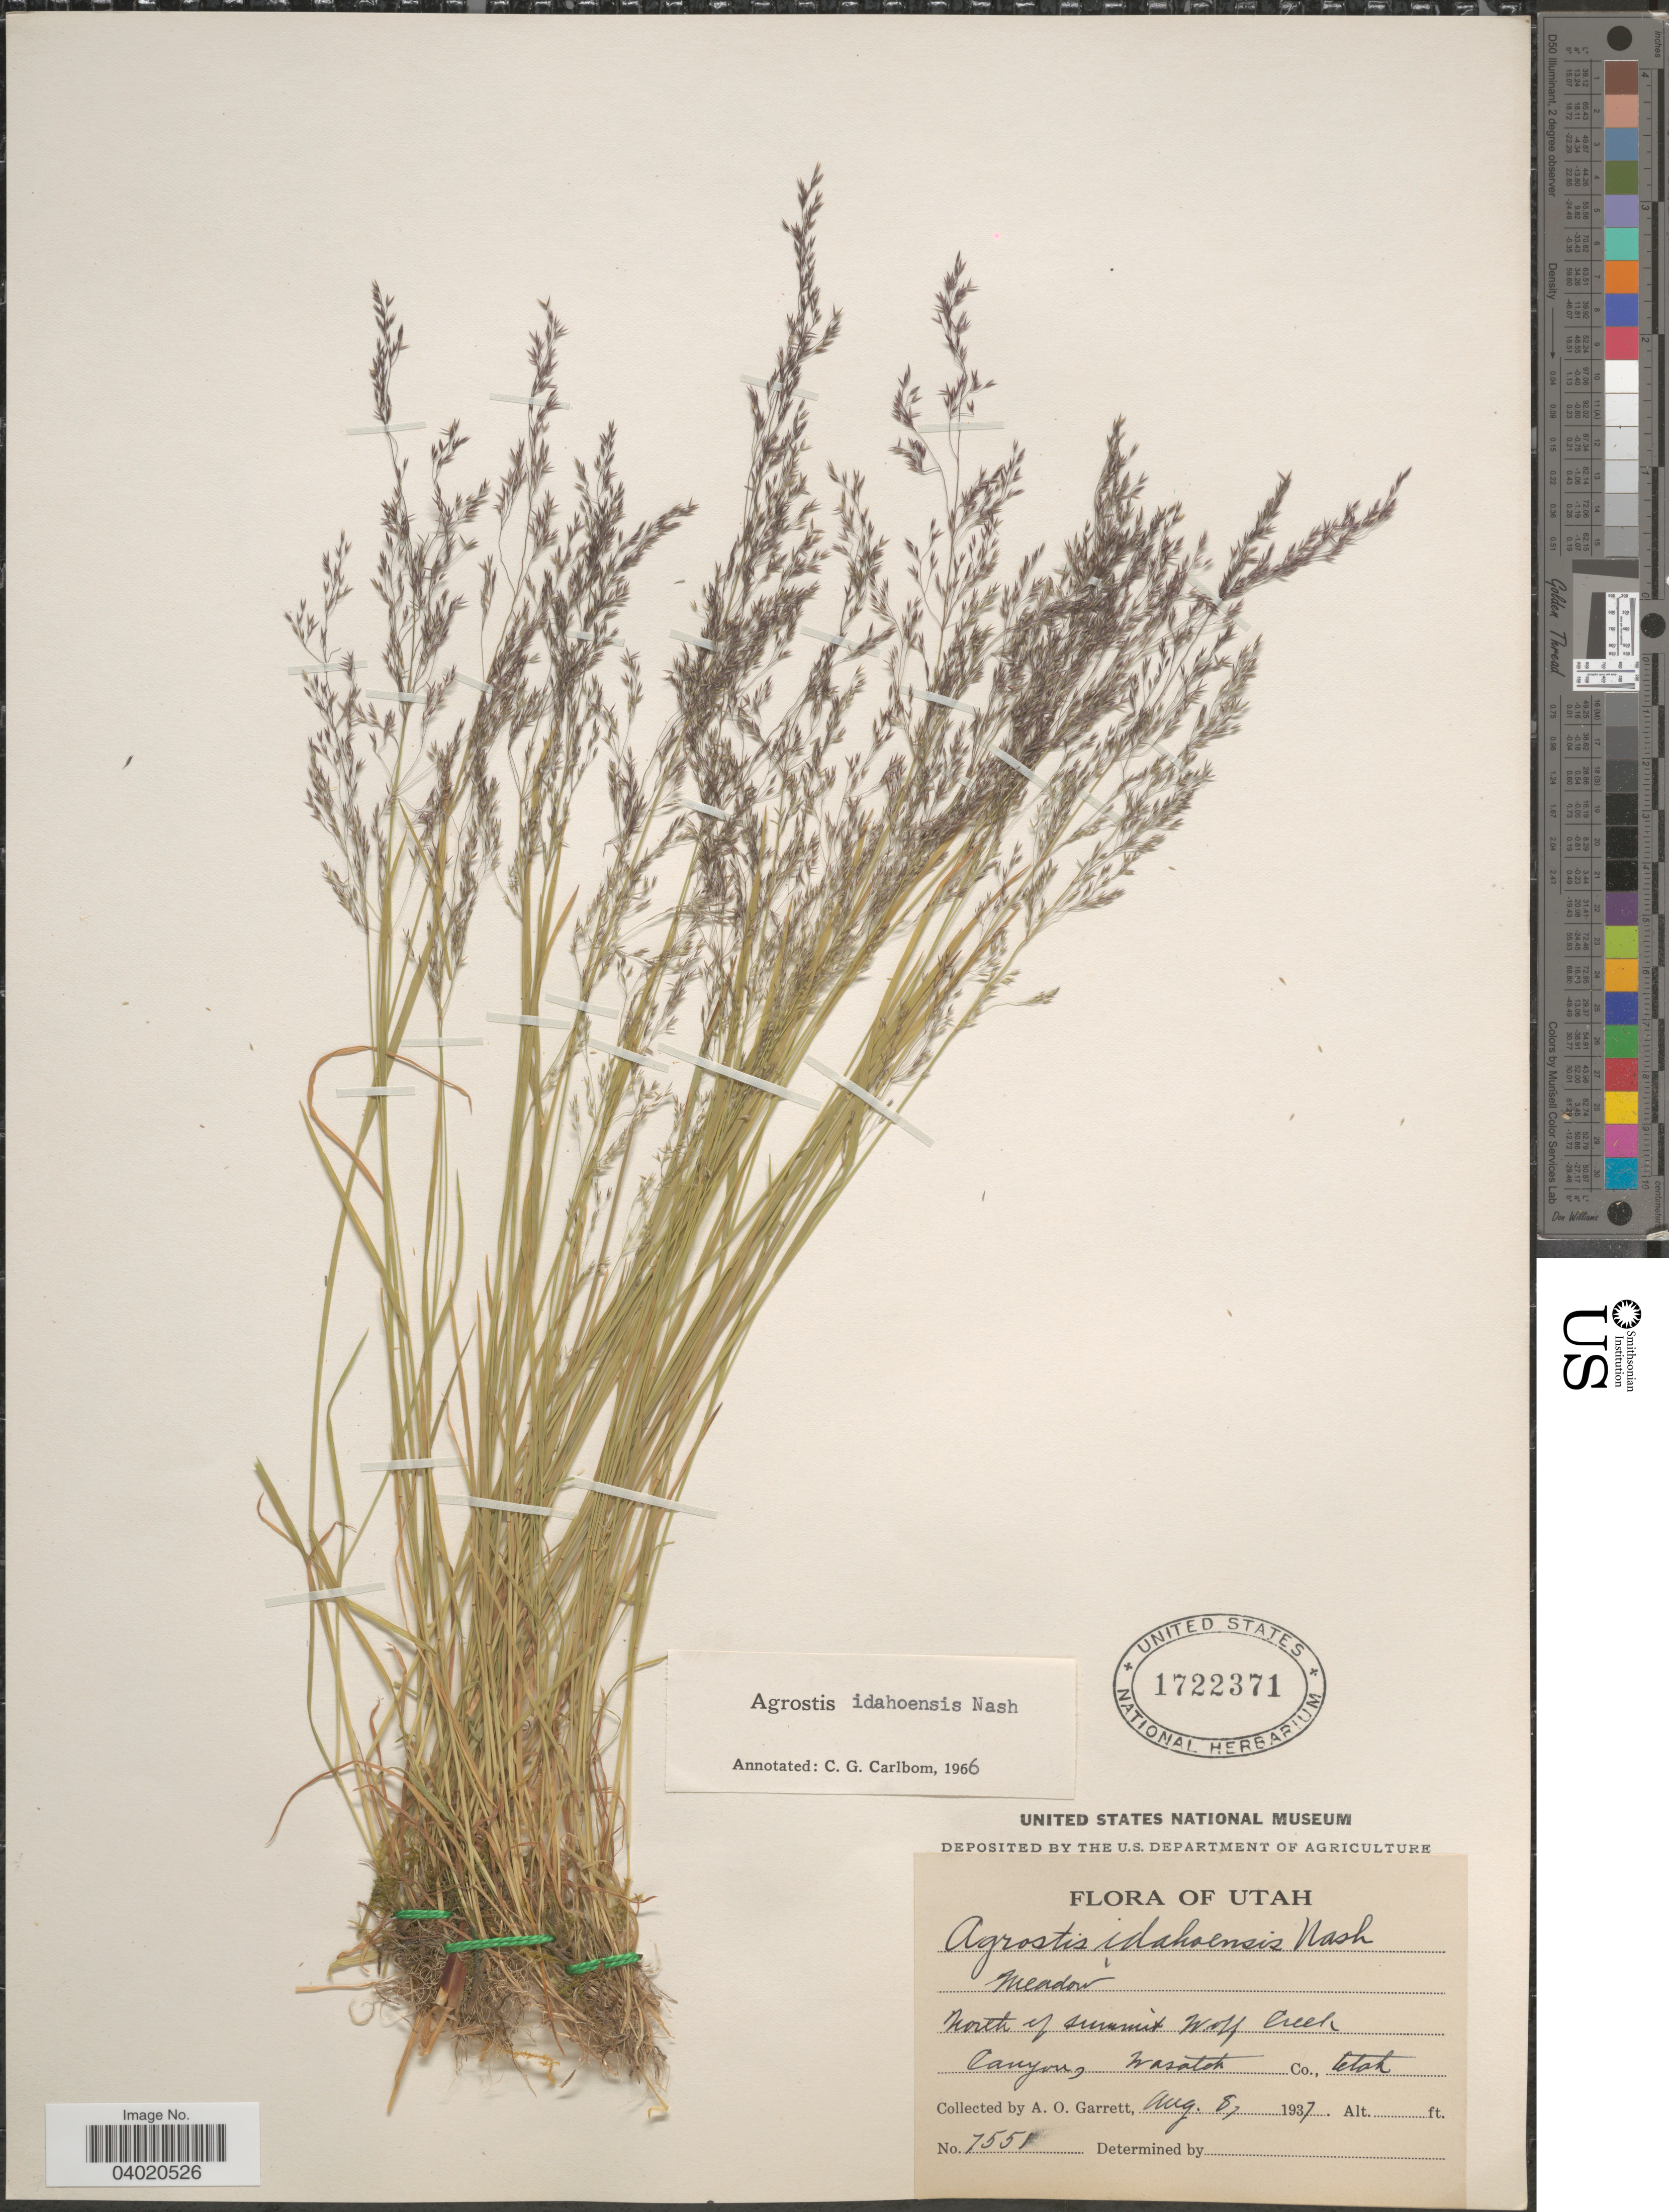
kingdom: Plantae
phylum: Tracheophyta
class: Liliopsida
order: Poales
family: Poaceae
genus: Agrostis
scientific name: Agrostis idahoensis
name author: Nash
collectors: A. O. Garrett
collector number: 7551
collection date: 1937-08-08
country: United States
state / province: Utah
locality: North of summit Wolf Creek Canyon, Wasatch Co.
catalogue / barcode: US 1722371